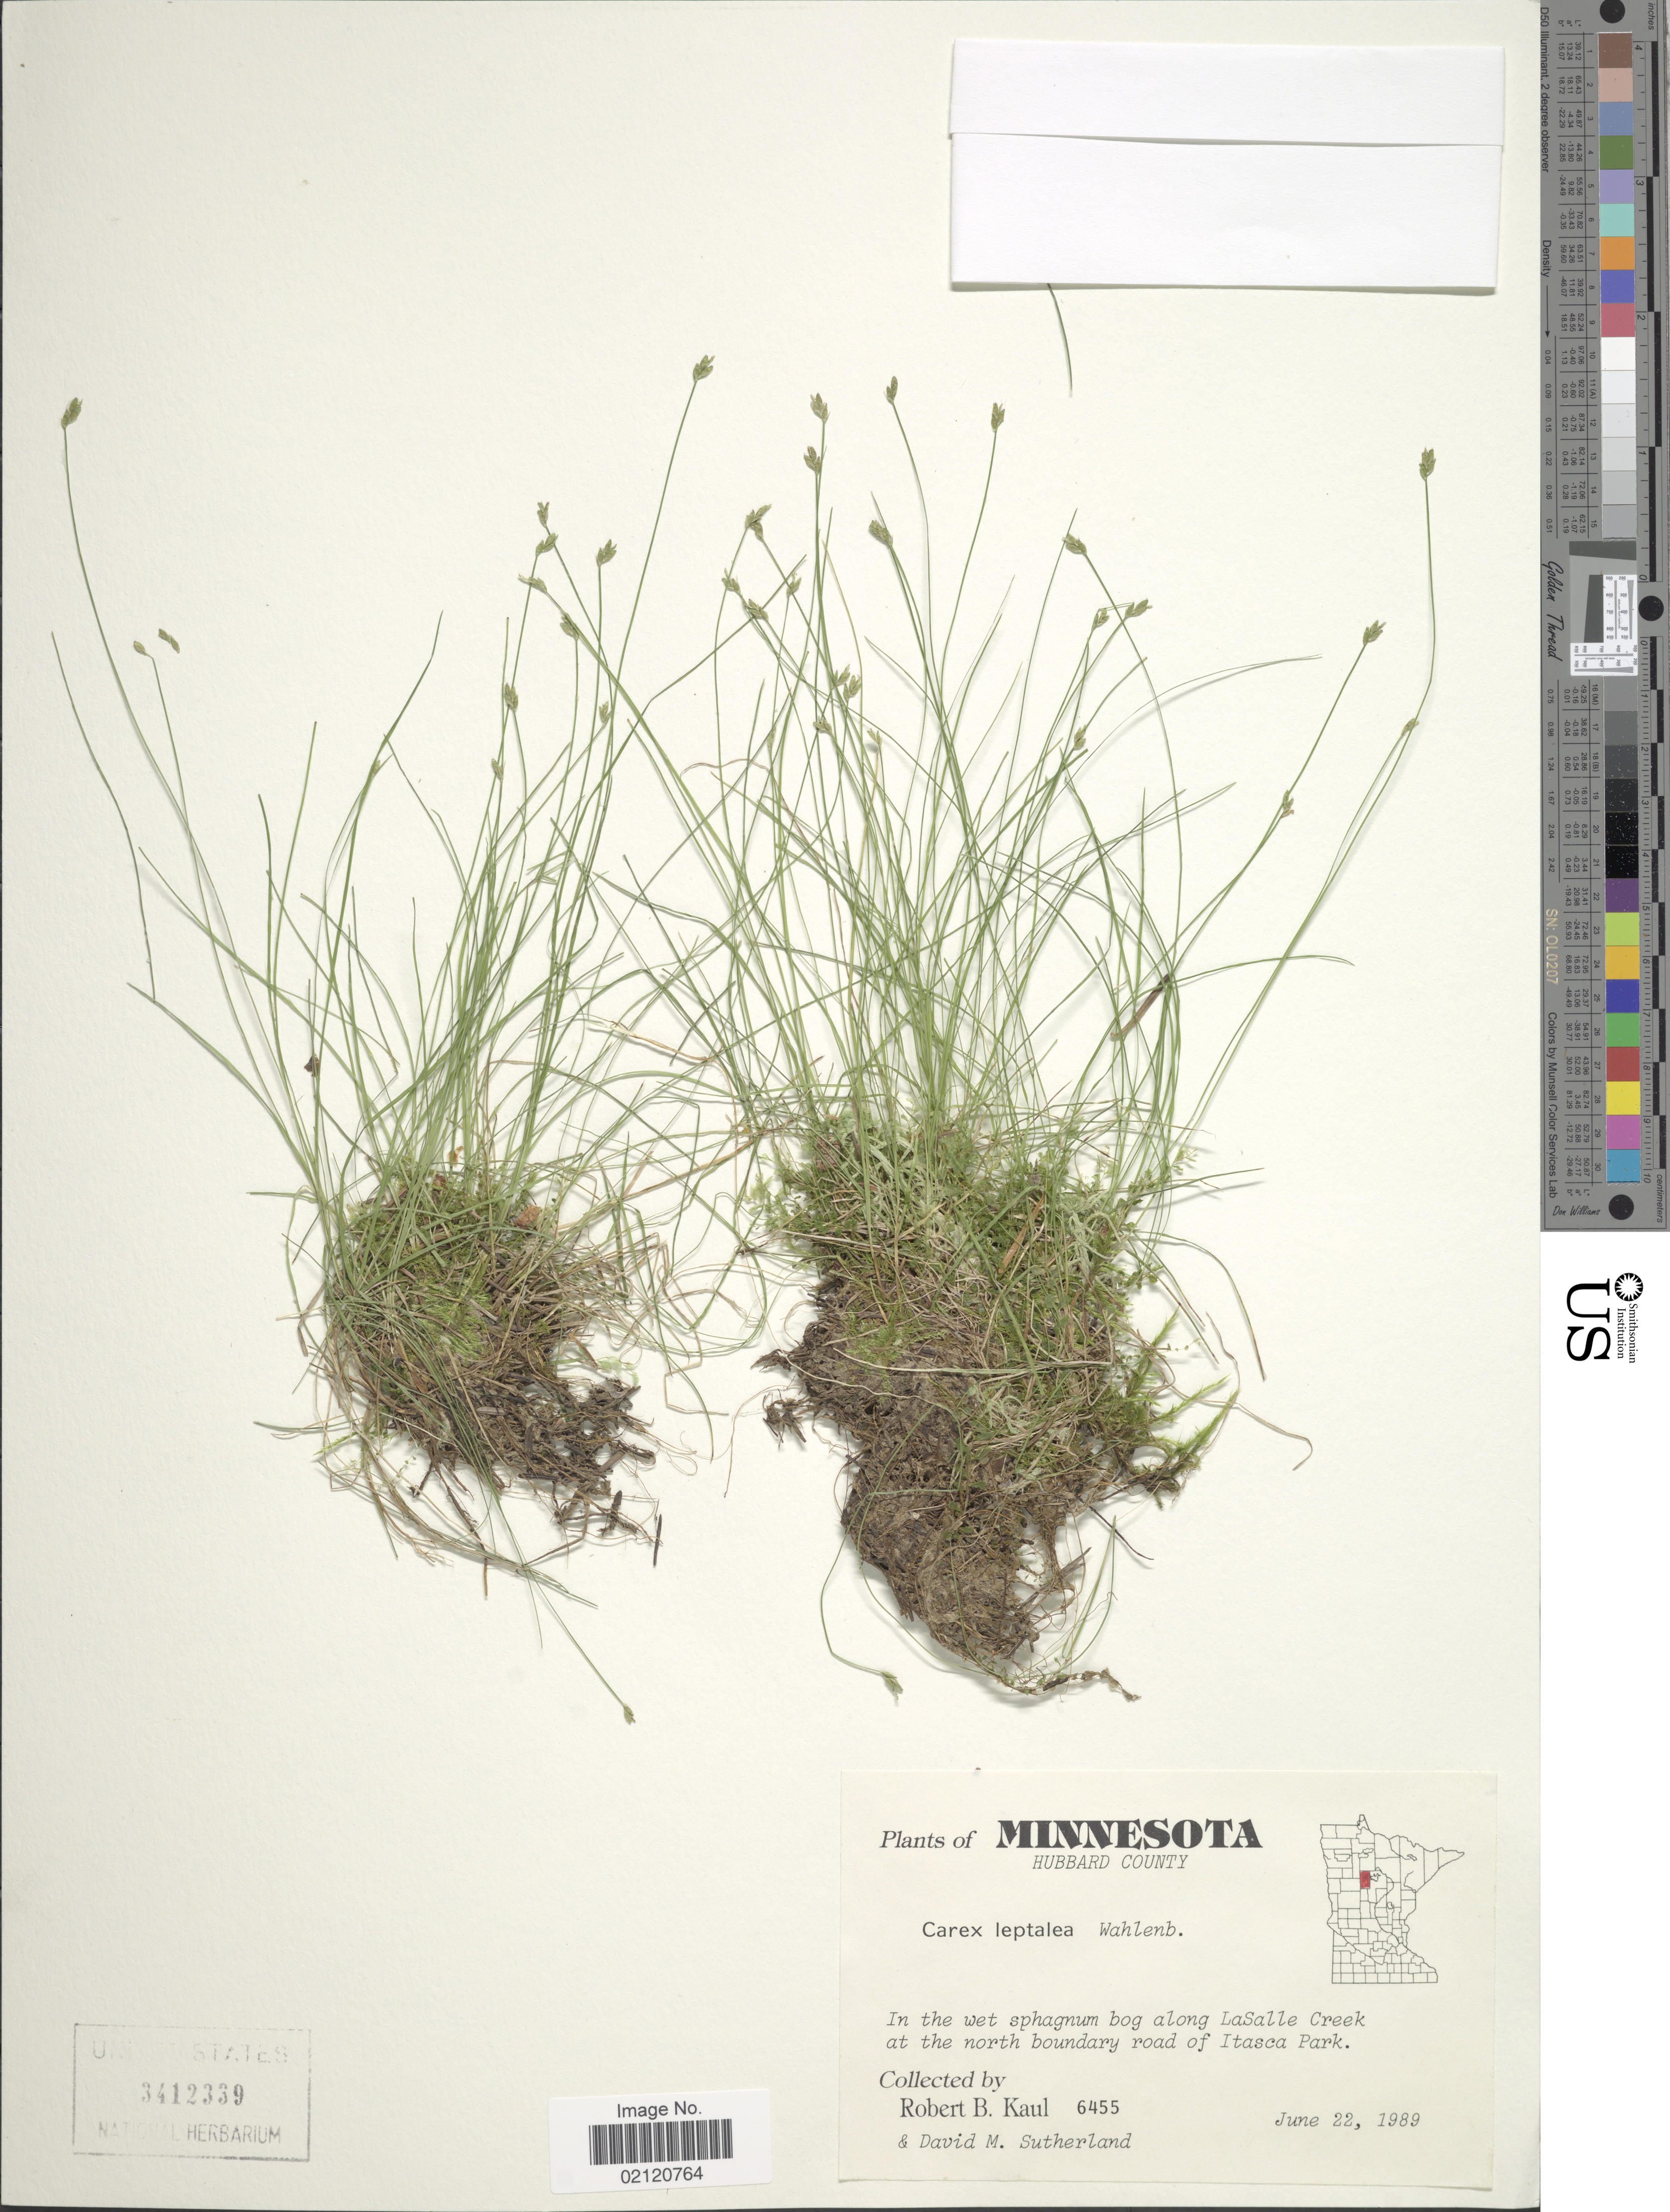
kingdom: Plantae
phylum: Tracheophyta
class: Liliopsida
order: Poales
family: Cyperaceae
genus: Carex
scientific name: Carex leptalea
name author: Wahlenb.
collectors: R. Kaul & D. Sutherland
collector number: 6455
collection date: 1989-06-22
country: United States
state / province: Minnesota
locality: Hubbard County, in the wet sphagnum bog along LaSalle Creek at the north boundary road of Itasca Park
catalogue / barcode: US 3412339